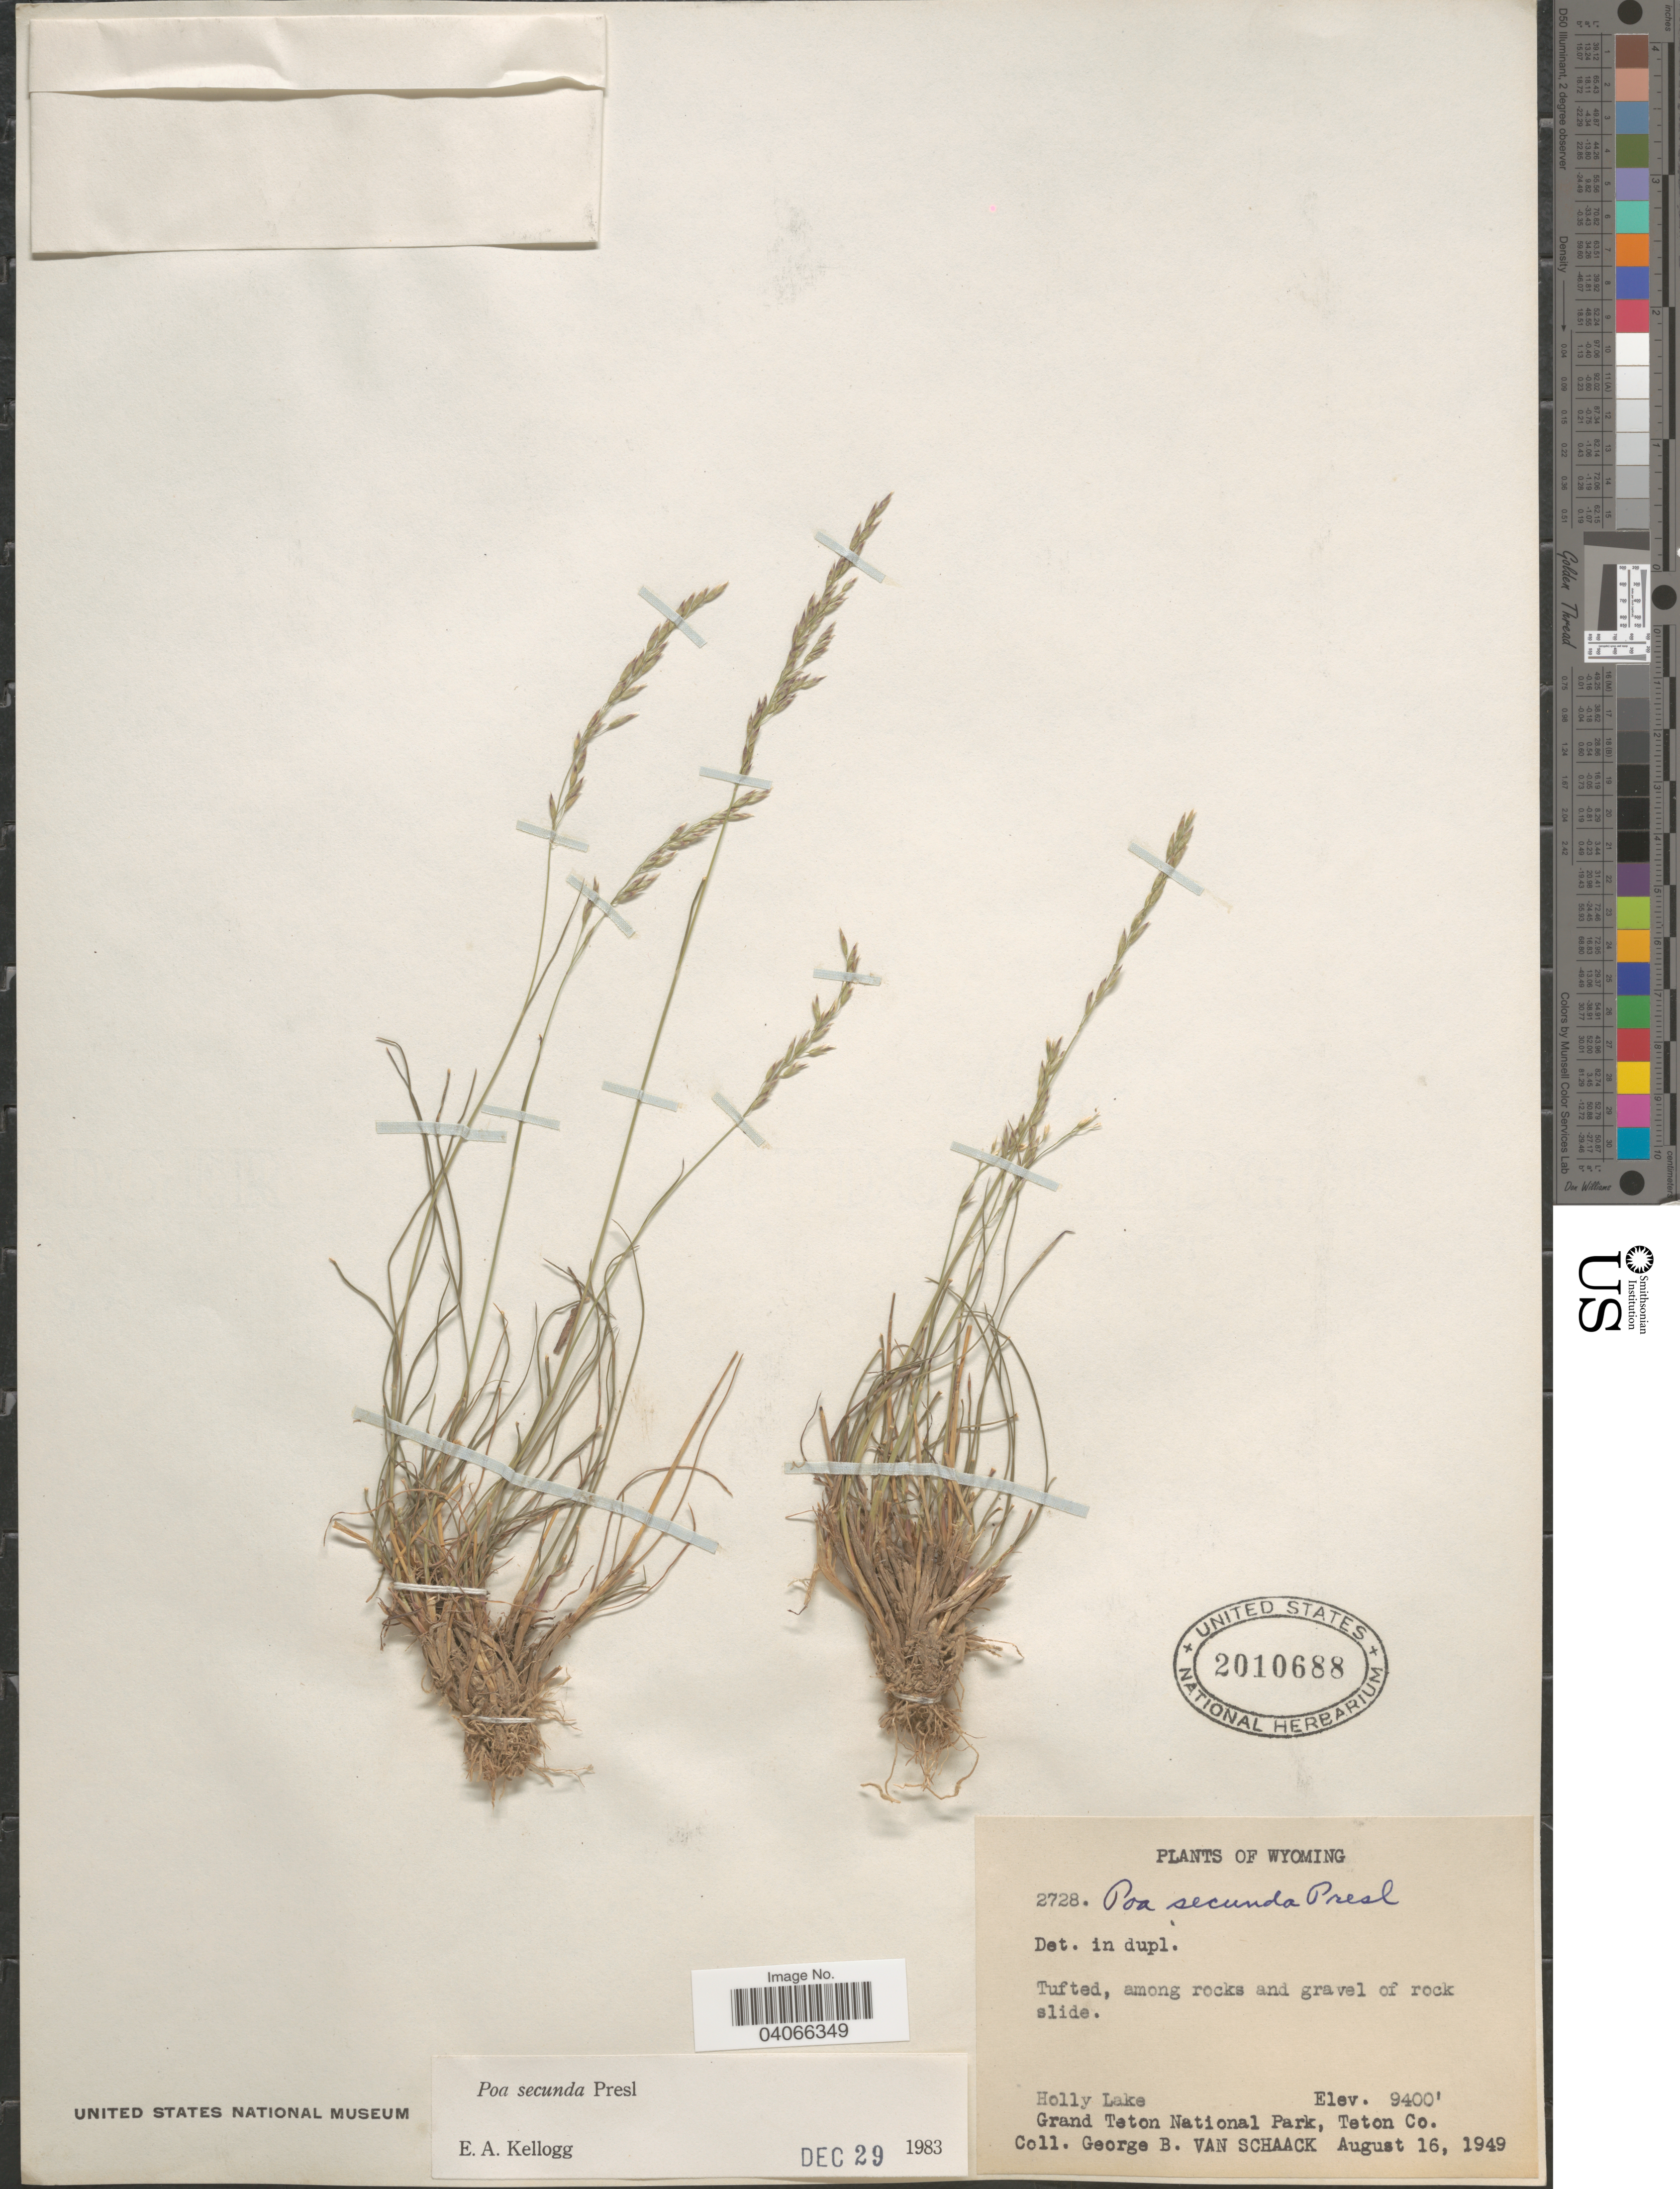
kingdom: Plantae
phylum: Tracheophyta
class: Liliopsida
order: Poales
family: Poaceae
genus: Poa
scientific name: Poa secunda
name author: J. Presl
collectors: G. Van Schaack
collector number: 2728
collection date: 1949-08-16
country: United States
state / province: Wyoming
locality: Holly Lake. Grand Teton National Park, Teton Co.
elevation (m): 2865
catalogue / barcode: US 2010688